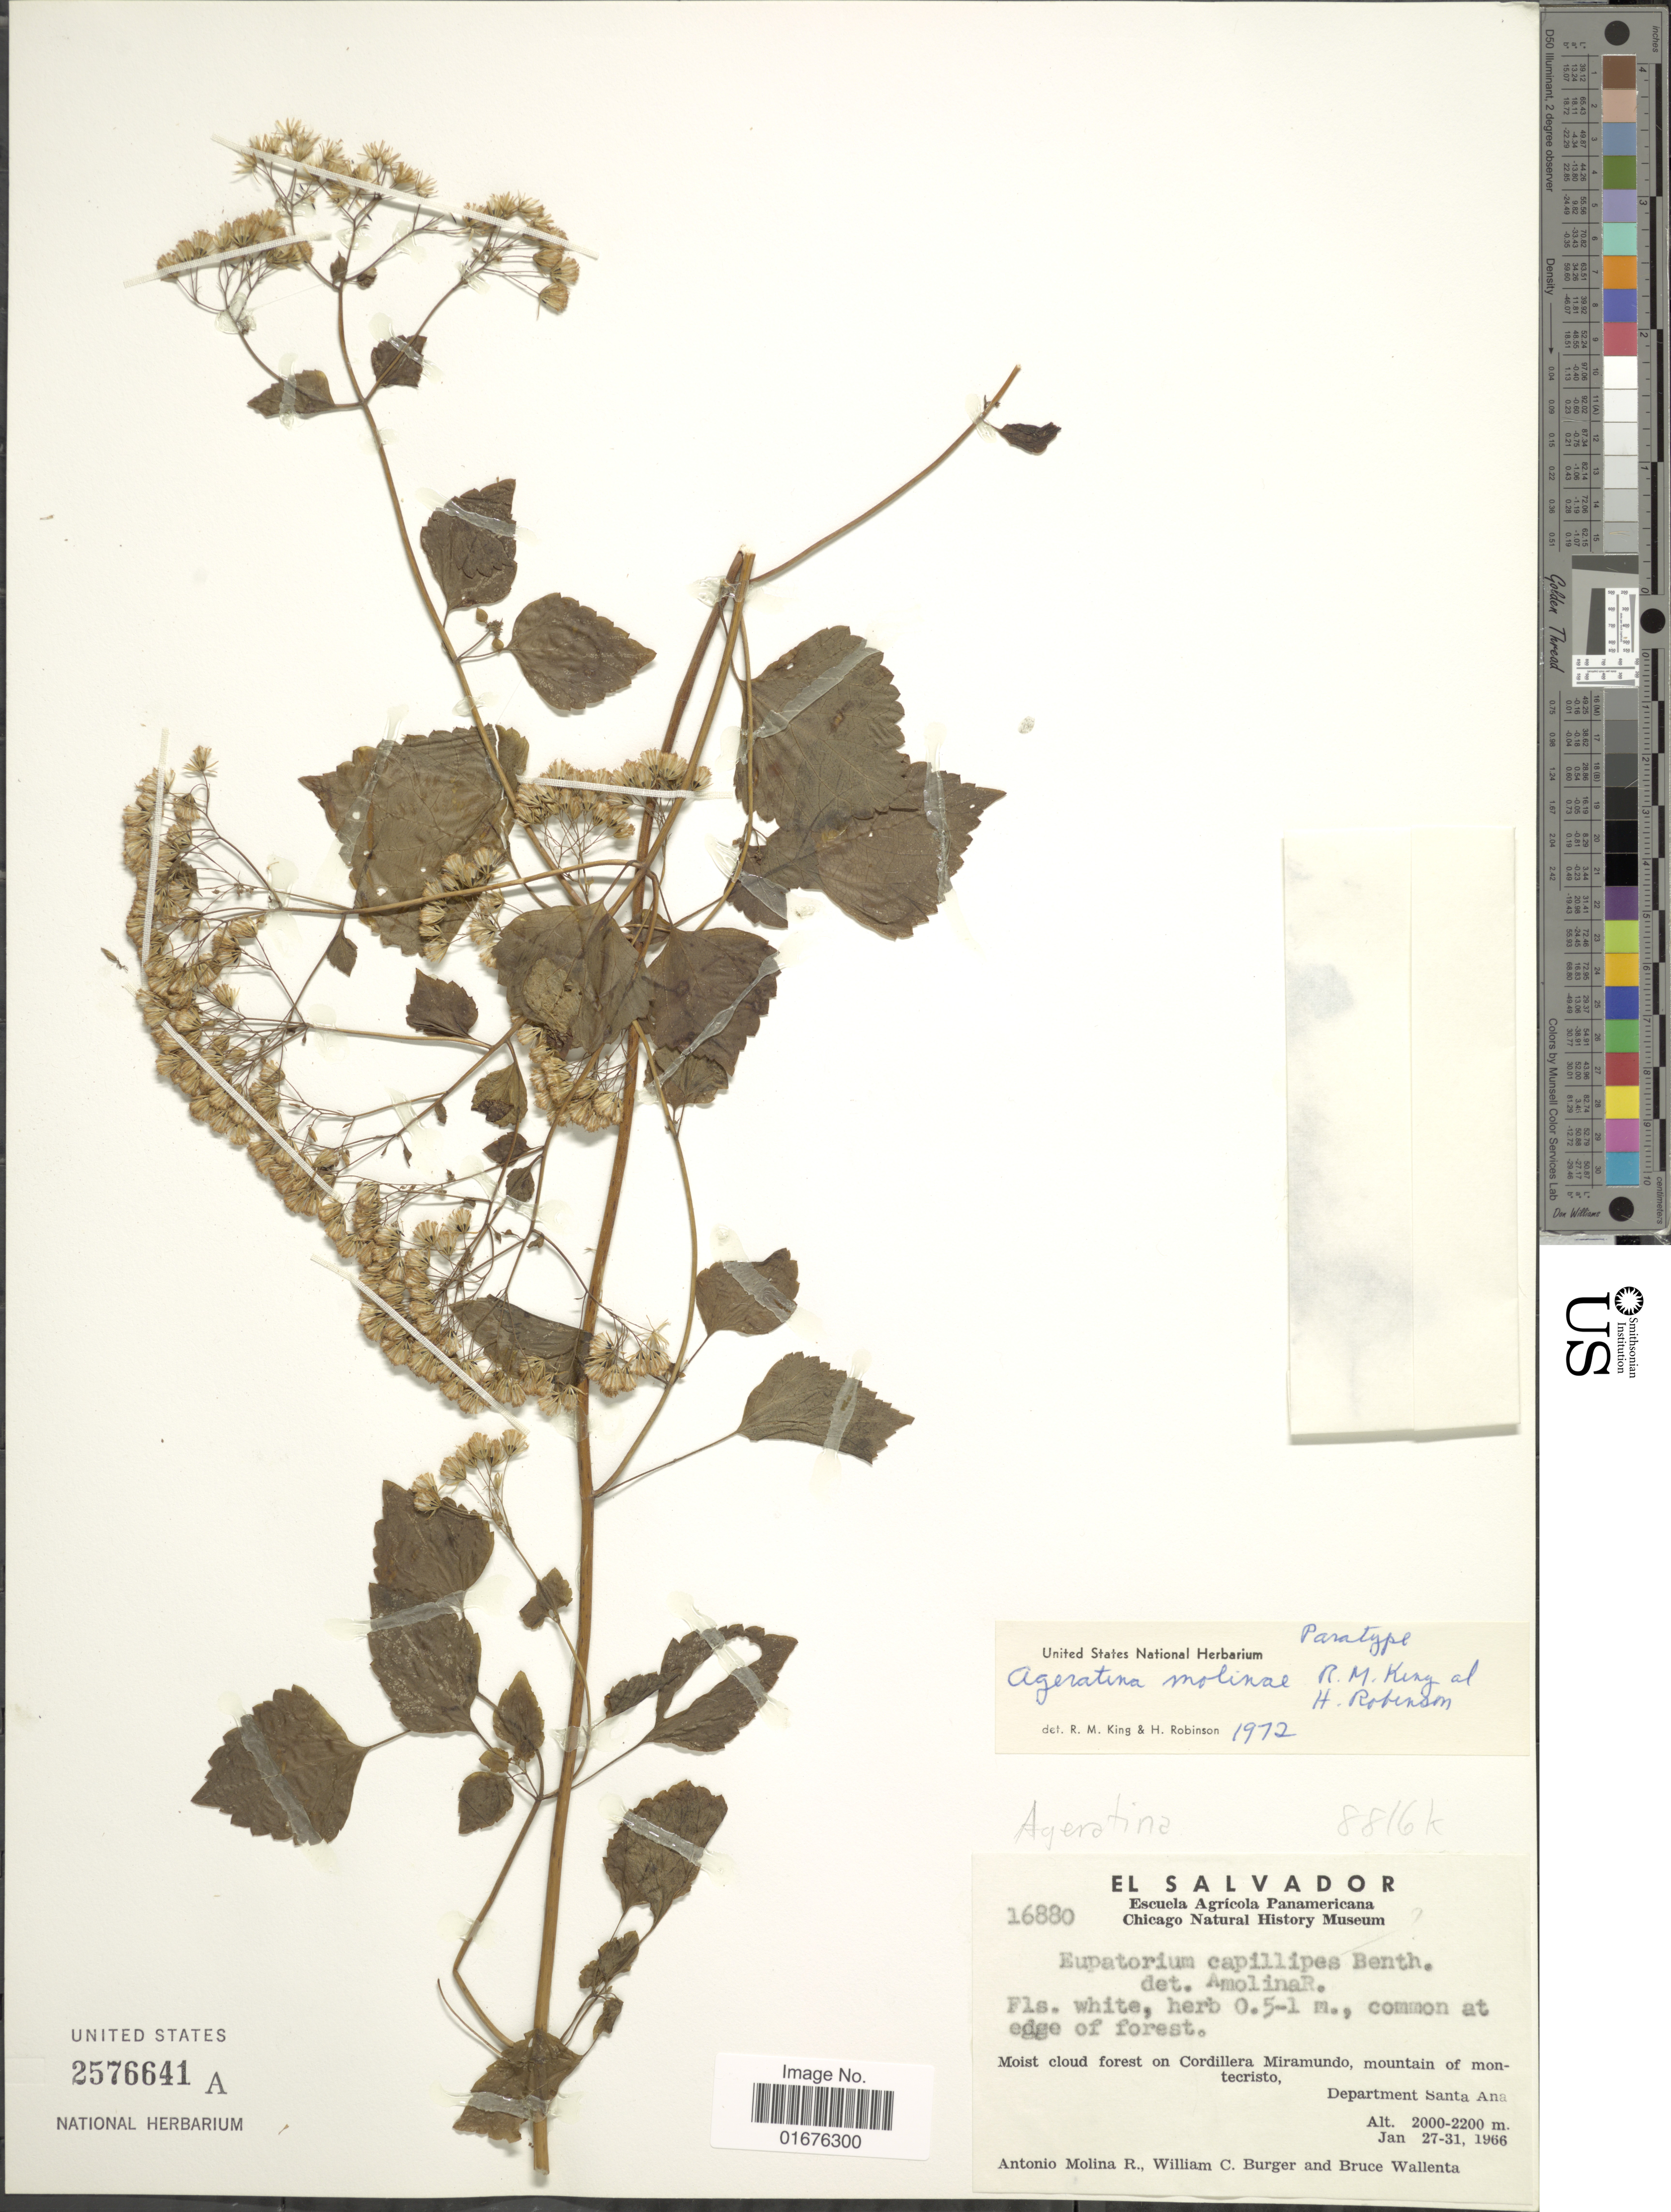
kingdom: Plantae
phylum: Tracheophyta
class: Magnoliopsida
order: Asterales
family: Asteraceae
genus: Ageratina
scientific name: Ageratina molinae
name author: R.M. King & H. Rob.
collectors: A. Molina R., W. Burger & B. Wallenta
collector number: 16880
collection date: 1966-01-27/1966-01-31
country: El Salvador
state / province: Santa Ana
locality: Common at edge of forest, moist cloud forest on Cordillera Miramundo, mountain of montecristo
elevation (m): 2000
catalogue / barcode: US 2576641A